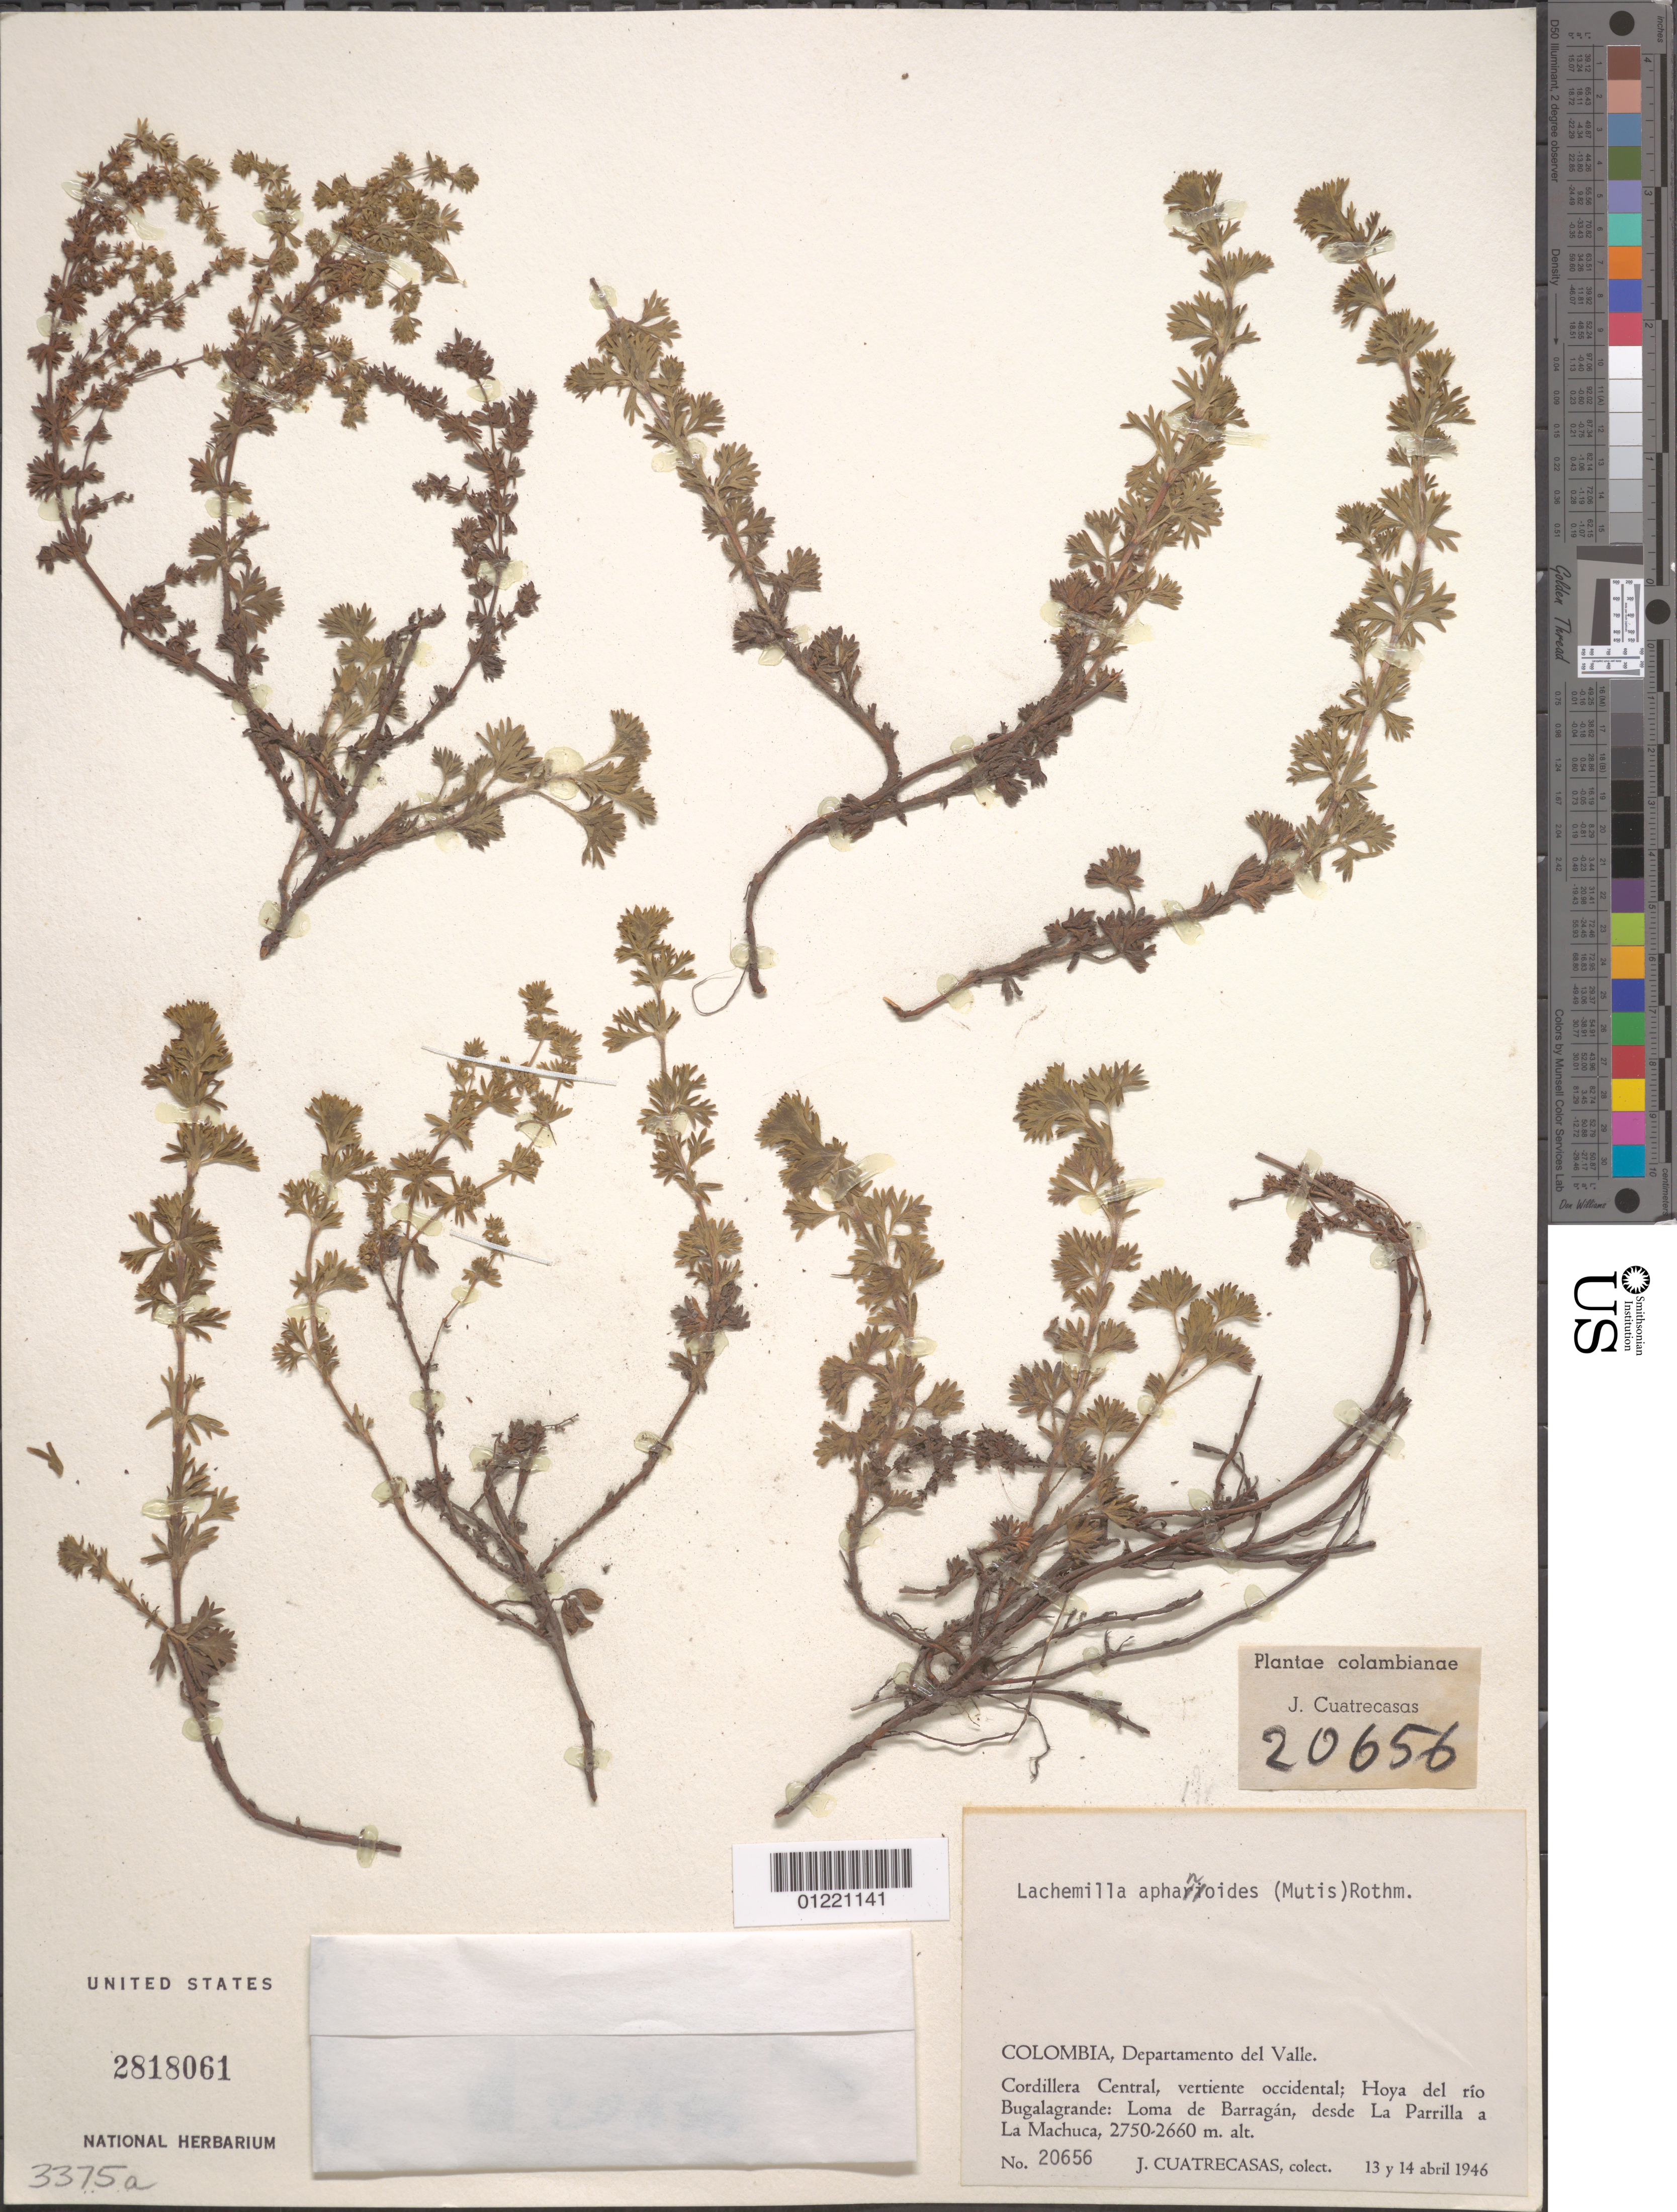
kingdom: Plantae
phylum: Tracheophyta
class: Magnoliopsida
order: Rosales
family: Rosaceae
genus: Lachemilla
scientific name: Lachemilla aphanoides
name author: (Mutis ex L. f.) Rothm.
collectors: J. Cuatrecasas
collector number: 20656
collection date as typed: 13 Apr 1946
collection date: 1946-04-13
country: Colombia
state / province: Valle del Cauca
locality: Departamento del Valle. Cordilla Central, vertiente occidental: Hoya del río Bugalagrande: Loma de Barragán, desde La Parrilla a La Machuca.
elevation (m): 2660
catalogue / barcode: US 2818061